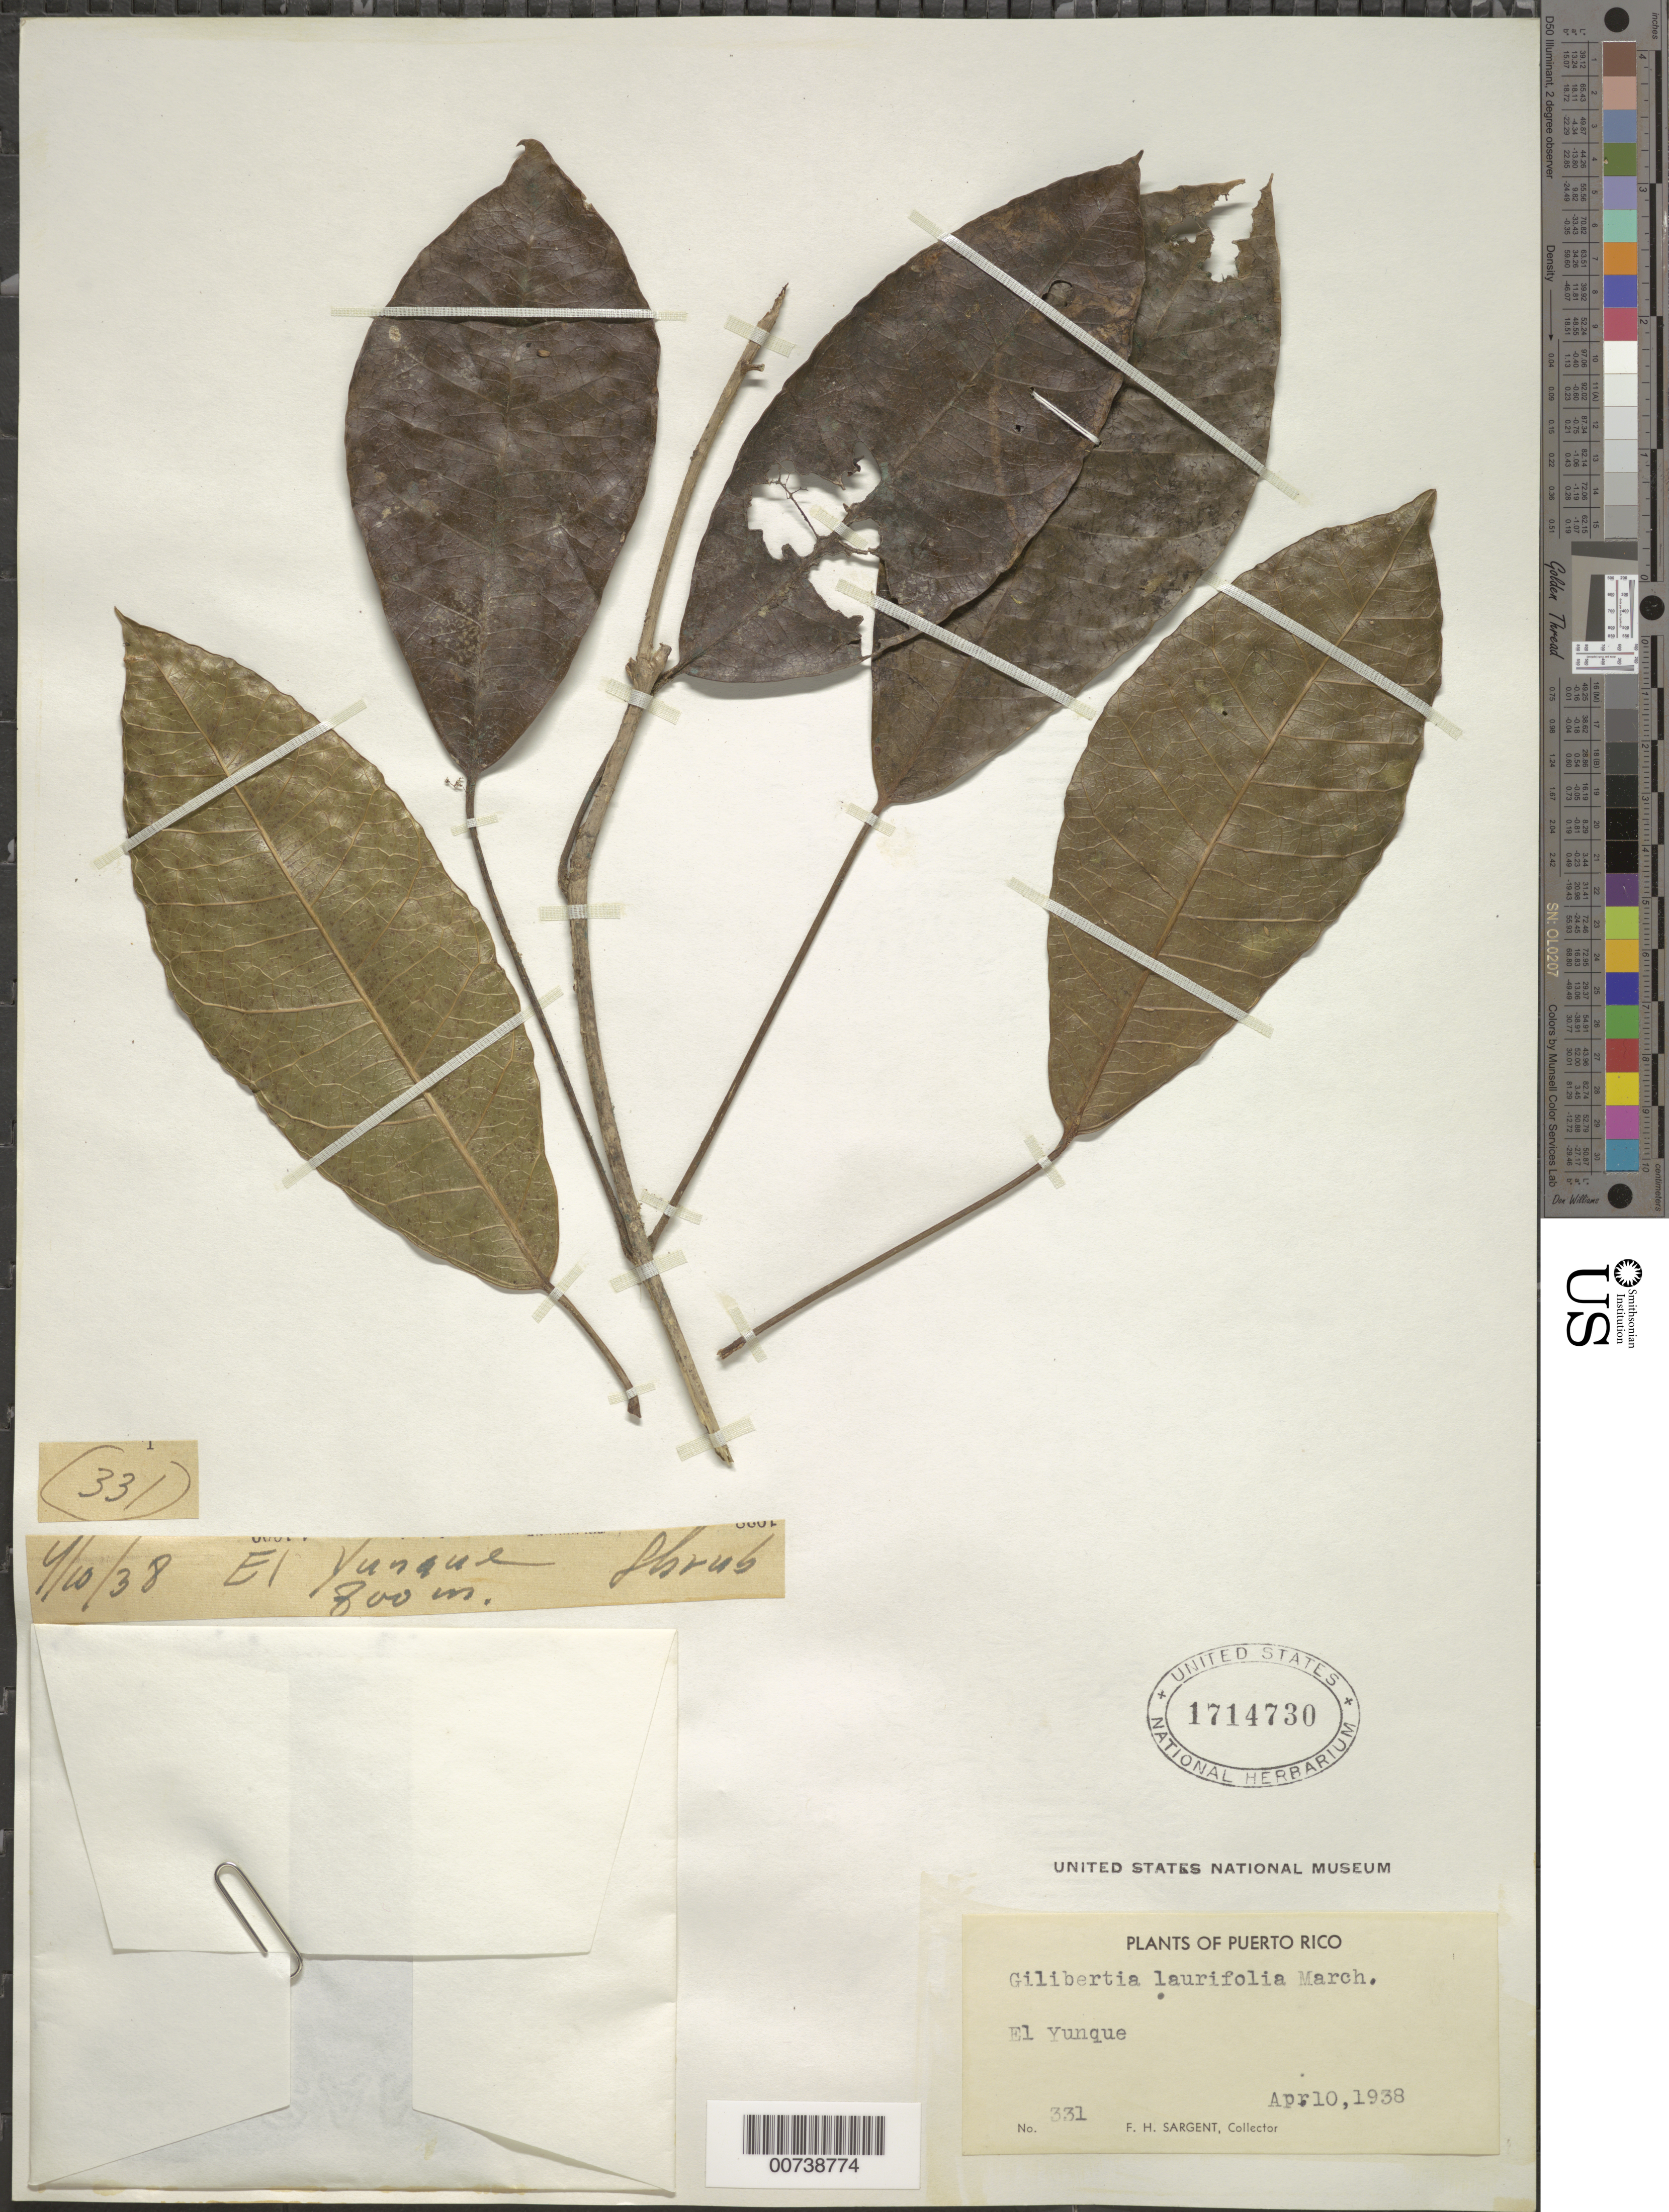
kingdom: Plantae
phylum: Tracheophyta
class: Magnoliopsida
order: Apiales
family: Araliaceae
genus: Dendropanax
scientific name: Dendropanax laurifolius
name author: (Marchal ex Urb.) Decne. & Planch. ex R.C. Schneid.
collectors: F. H. Sargent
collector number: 331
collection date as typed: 10 Apr 1938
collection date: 1938-04-10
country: Puerto Rico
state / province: Río Grande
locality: El Yunque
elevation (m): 800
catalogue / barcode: US 1714730